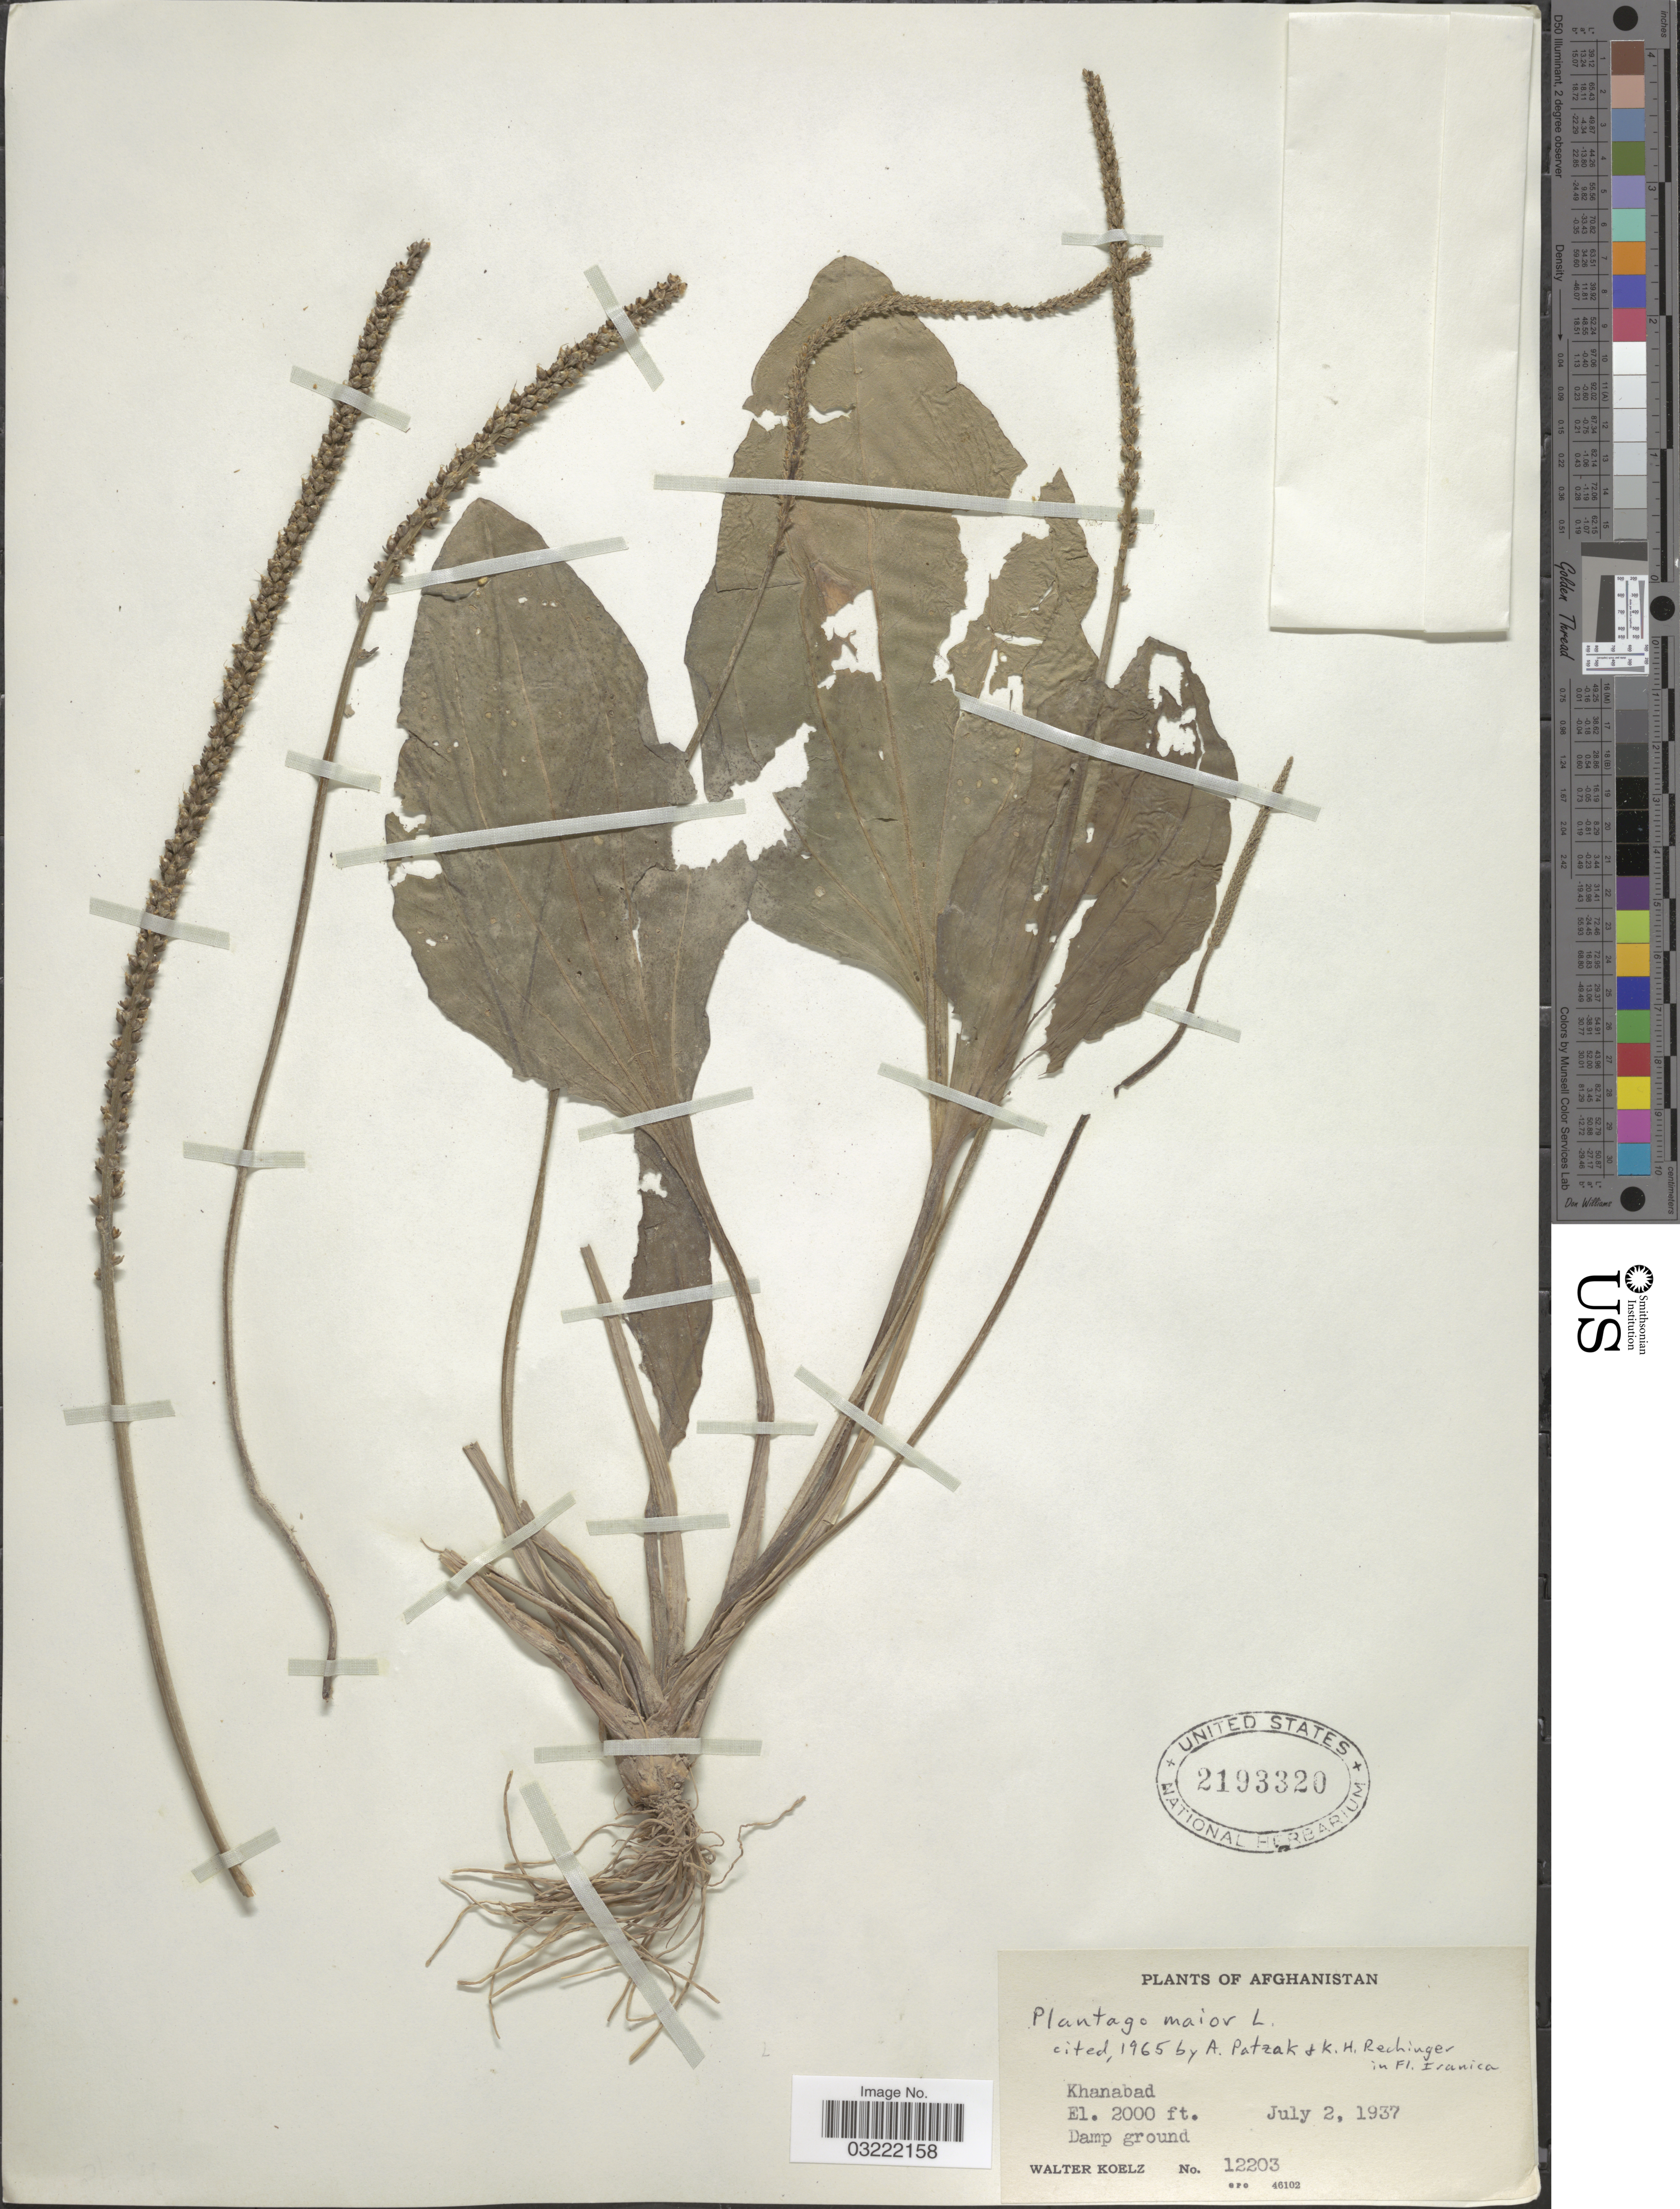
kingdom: Plantae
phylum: Tracheophyta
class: Magnoliopsida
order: Lamiales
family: Plantaginaceae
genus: Plantago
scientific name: Plantago major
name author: L.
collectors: W. N. Koelz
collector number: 12203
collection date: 1937-07-02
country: Afghanistan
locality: Khanabad.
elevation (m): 610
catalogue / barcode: US 2193320